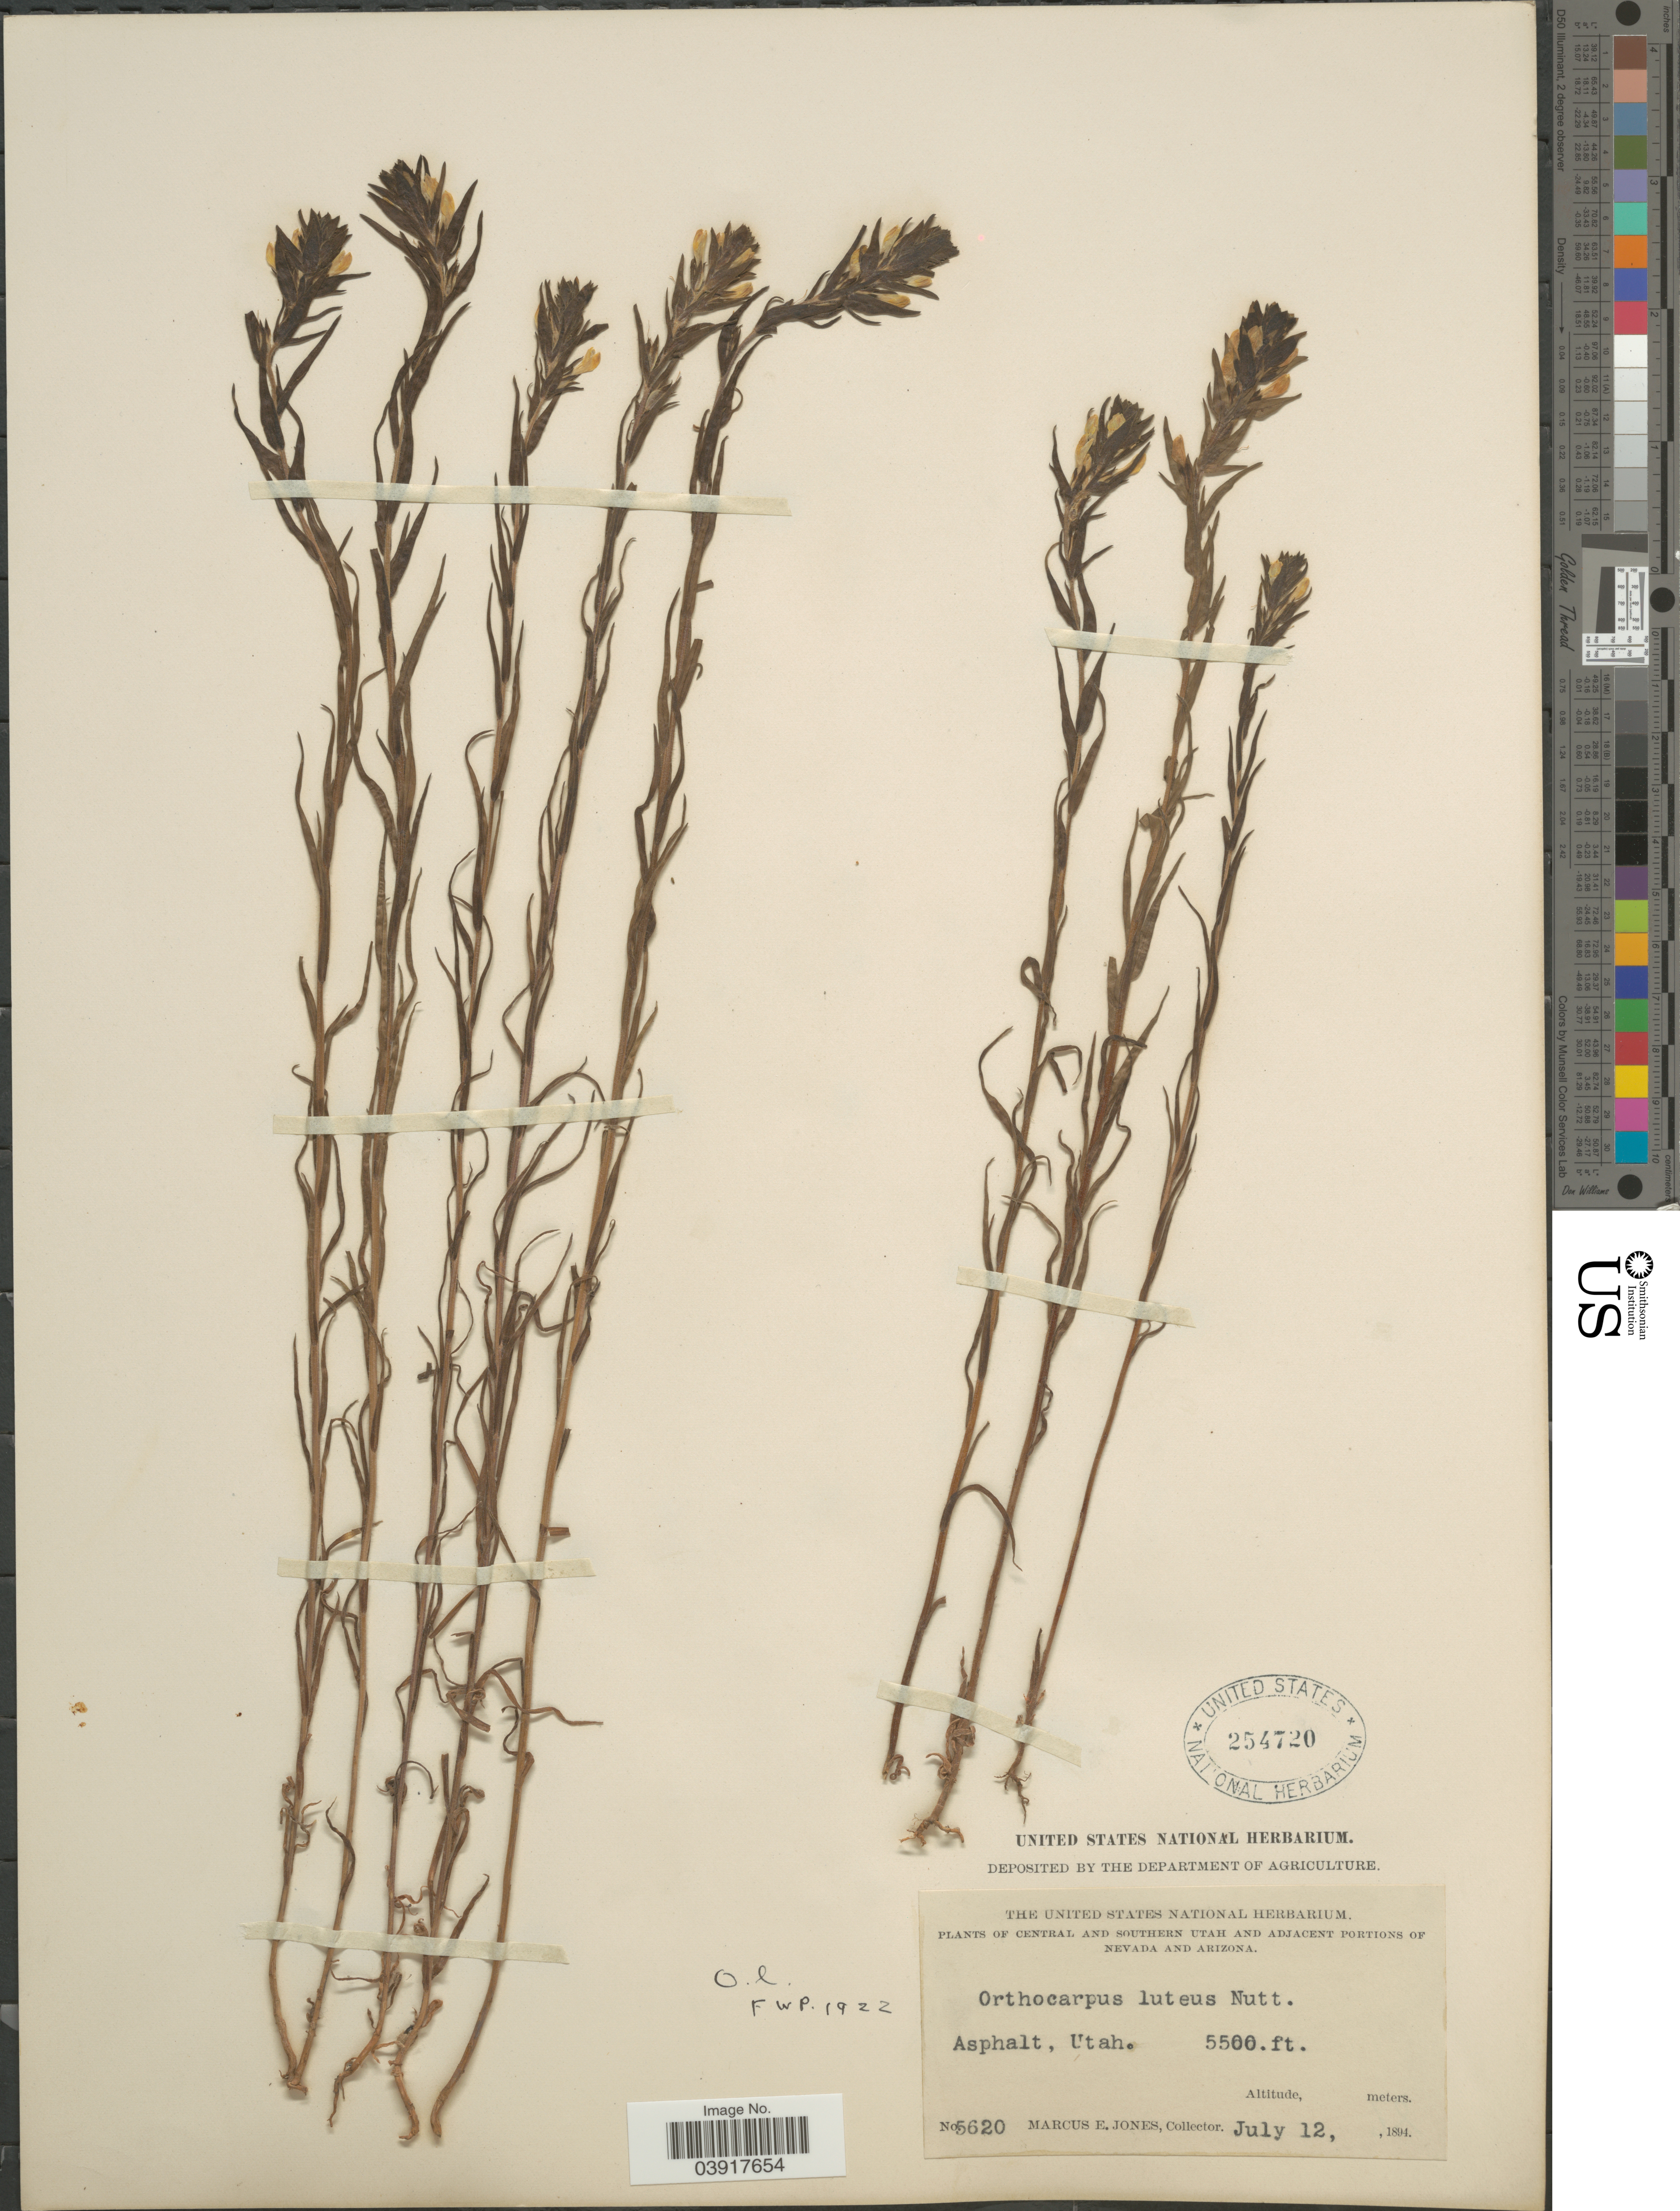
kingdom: Plantae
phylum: Tracheophyta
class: Magnoliopsida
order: Lamiales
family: Orobanchaceae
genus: Orthocarpus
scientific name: Orthocarpus luteus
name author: Nutt.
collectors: M. E. Jones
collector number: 5620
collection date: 1894-07-12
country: United States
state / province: Utah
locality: Central and Southern Utah. Asphalt.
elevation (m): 1676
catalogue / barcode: US 254720